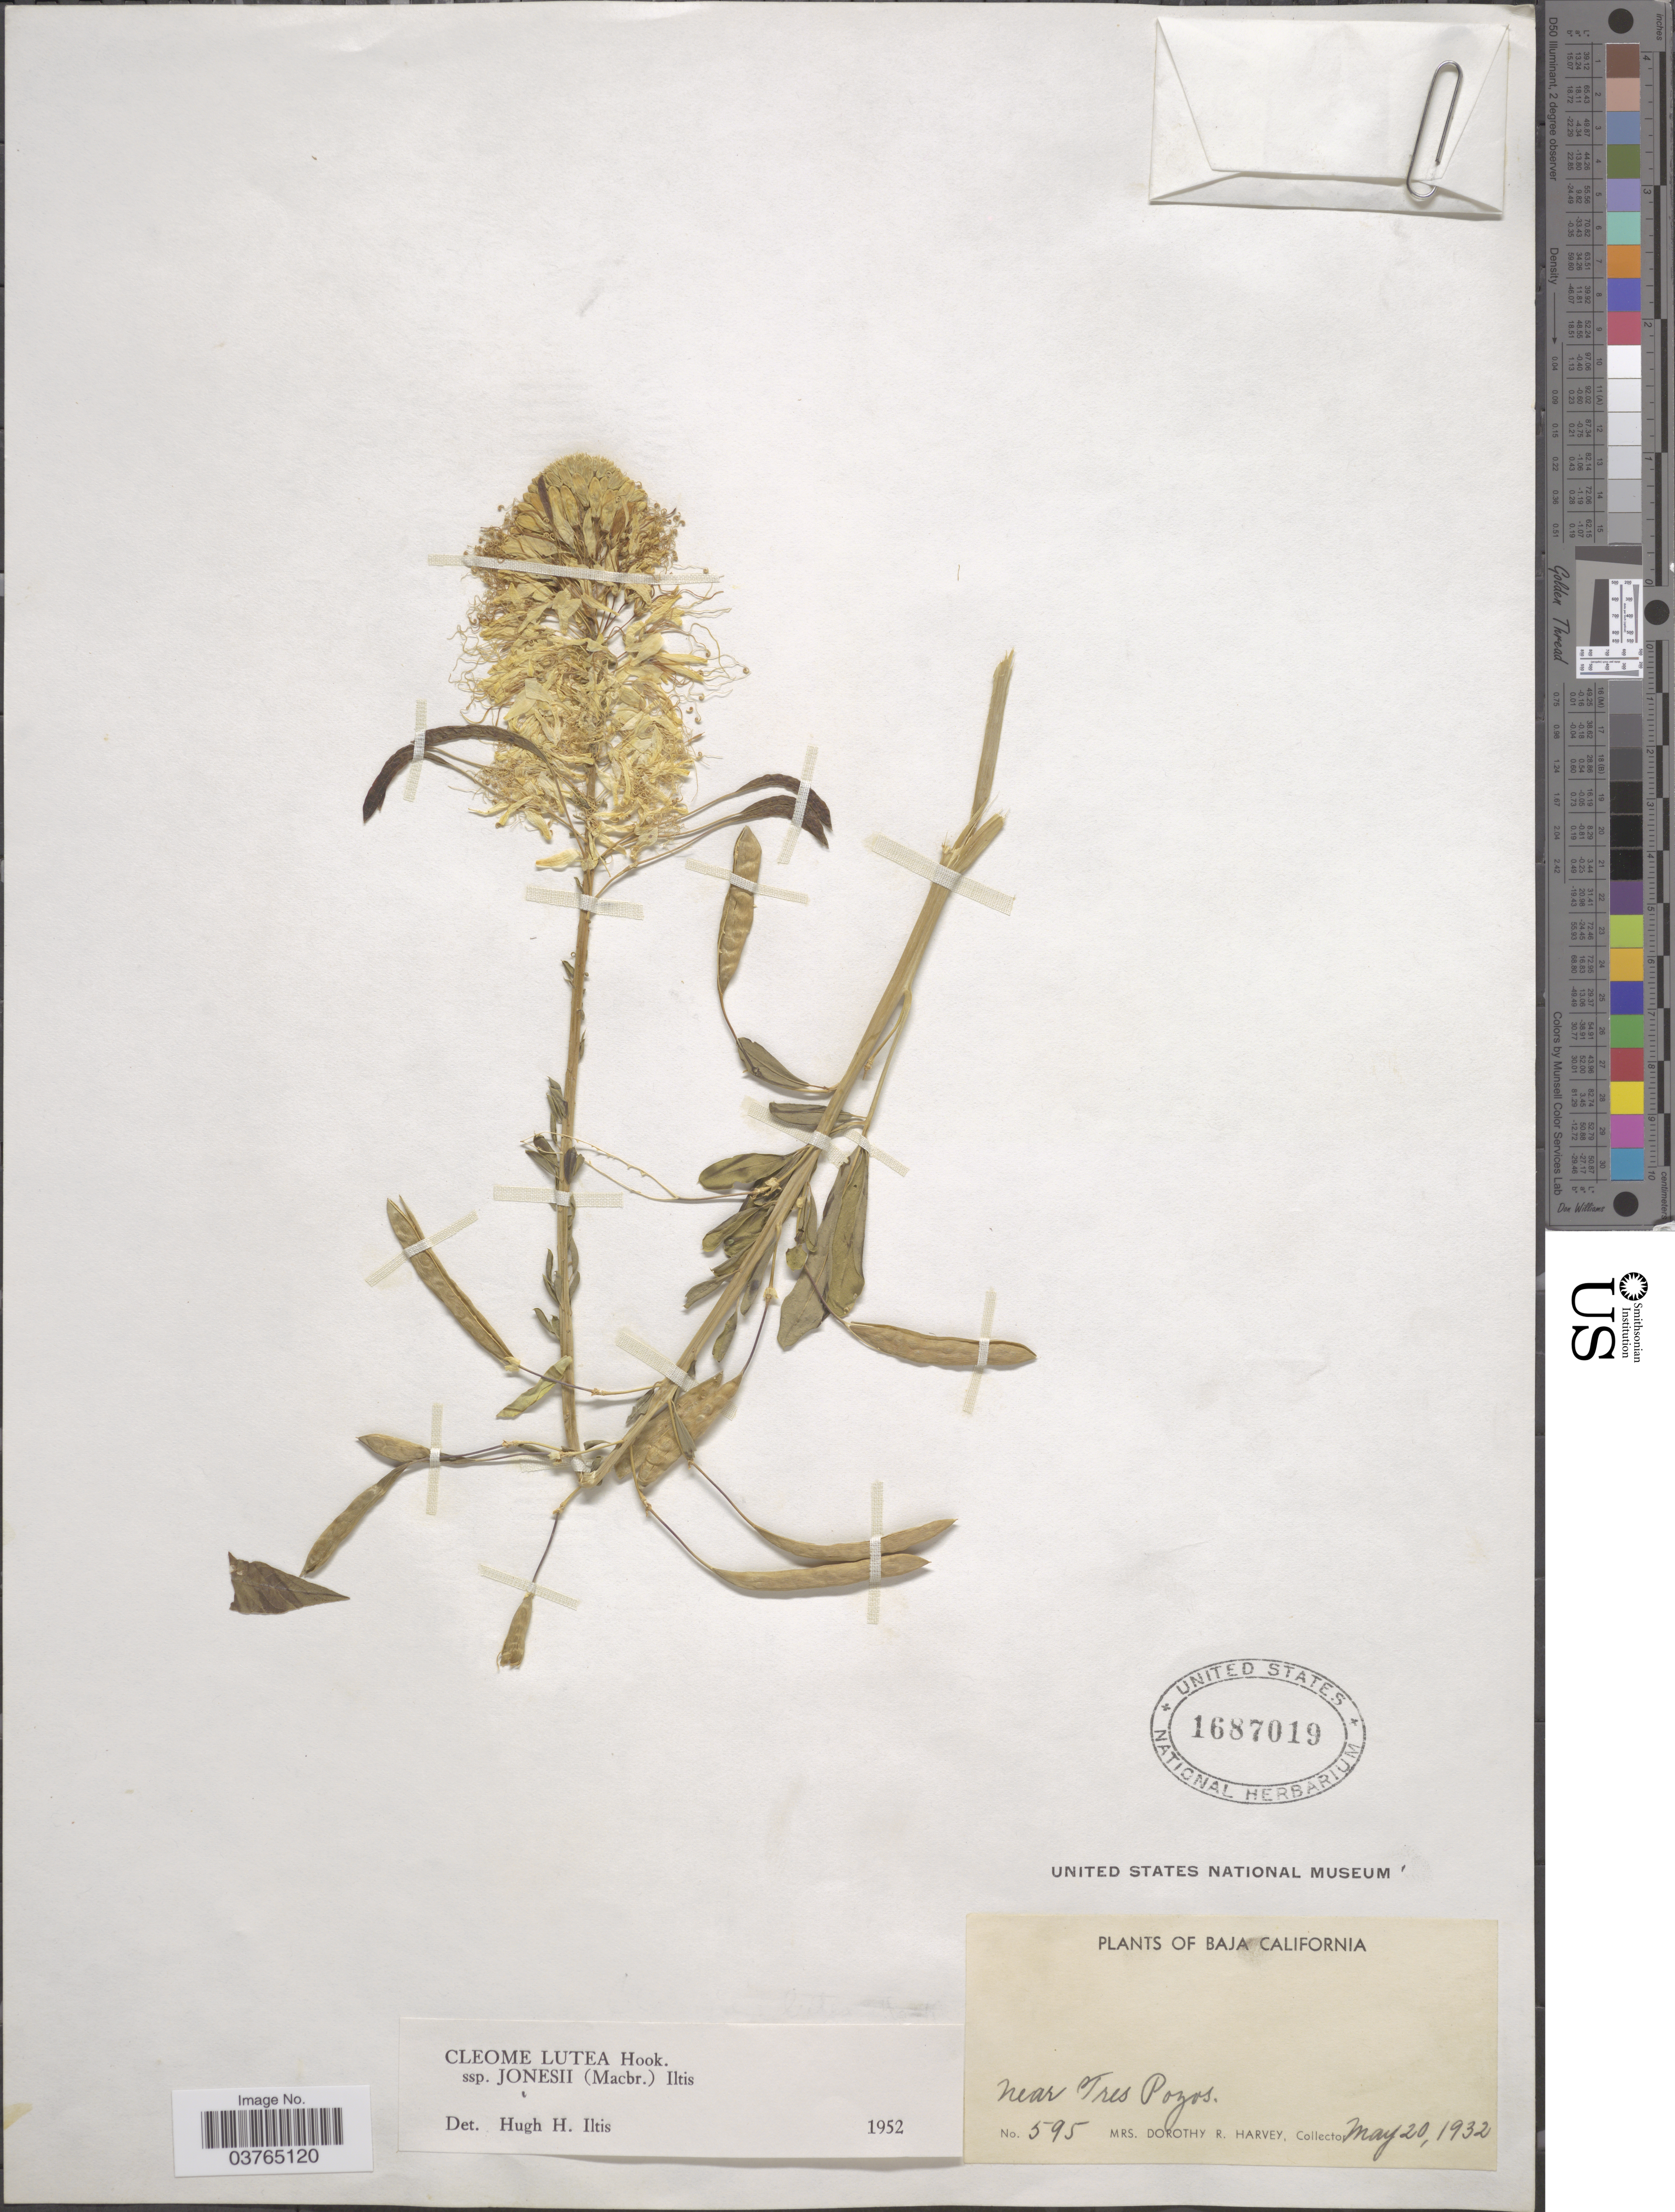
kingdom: Plantae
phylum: Tracheophyta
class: Magnoliopsida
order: Brassicales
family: Cleomaceae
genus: Cleomella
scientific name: Cleomella jonesii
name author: (J.F. Macbr.) J.C. Hall & Roalson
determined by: Strong, M. T., (US), Smithsonian Institution - National Museum of Natural History (UNITED STATES)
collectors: Harvey, Mrs. D. R.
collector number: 595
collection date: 1932-05-20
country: Mexico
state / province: Baja California Norte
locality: Near Tres Pozos.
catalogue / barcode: US 1687019